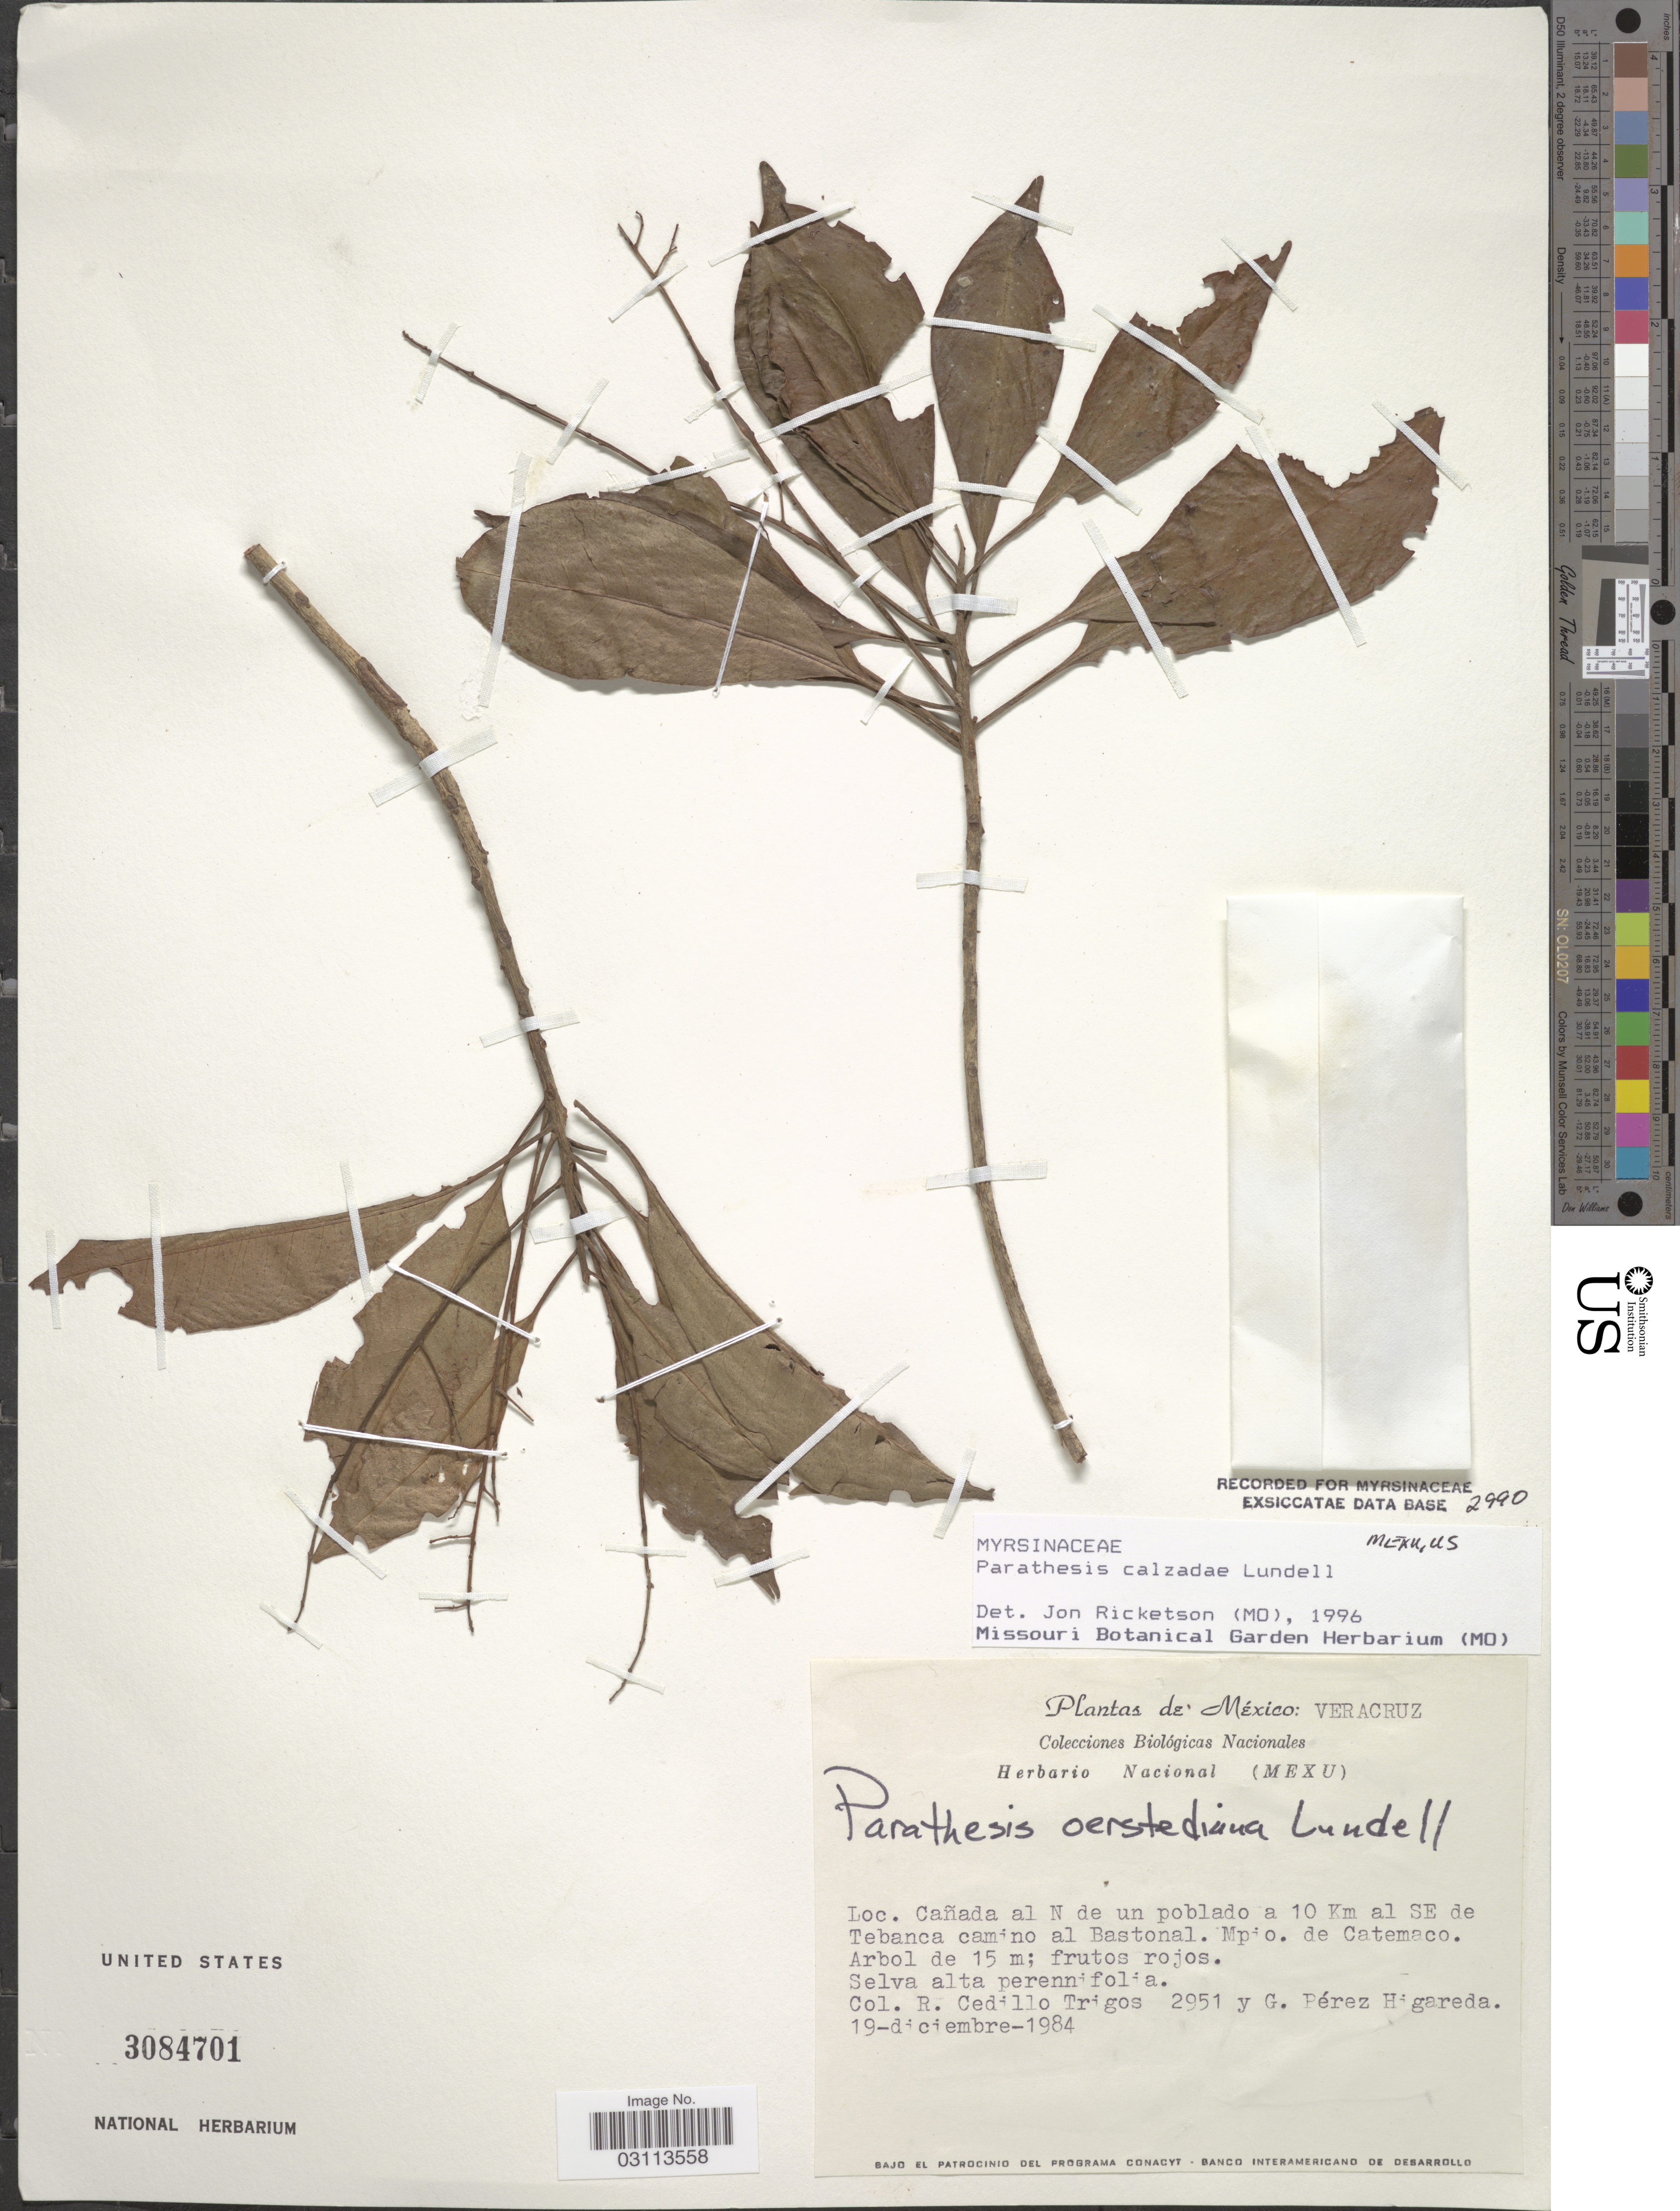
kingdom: Plantae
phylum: Tracheophyta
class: Magnoliopsida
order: Ericales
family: Primulaceae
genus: Parathesis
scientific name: Parathesis calzadae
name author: Lundell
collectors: R. CedilloT. & G. Higareda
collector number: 2951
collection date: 1984-12-19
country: Mexico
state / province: Veracruz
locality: Veracruz. Cañada al N de un poblado a 10 Km al SE de Tebanca camino al Bastonal. Mpio. de Catemaco.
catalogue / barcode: US 3084701